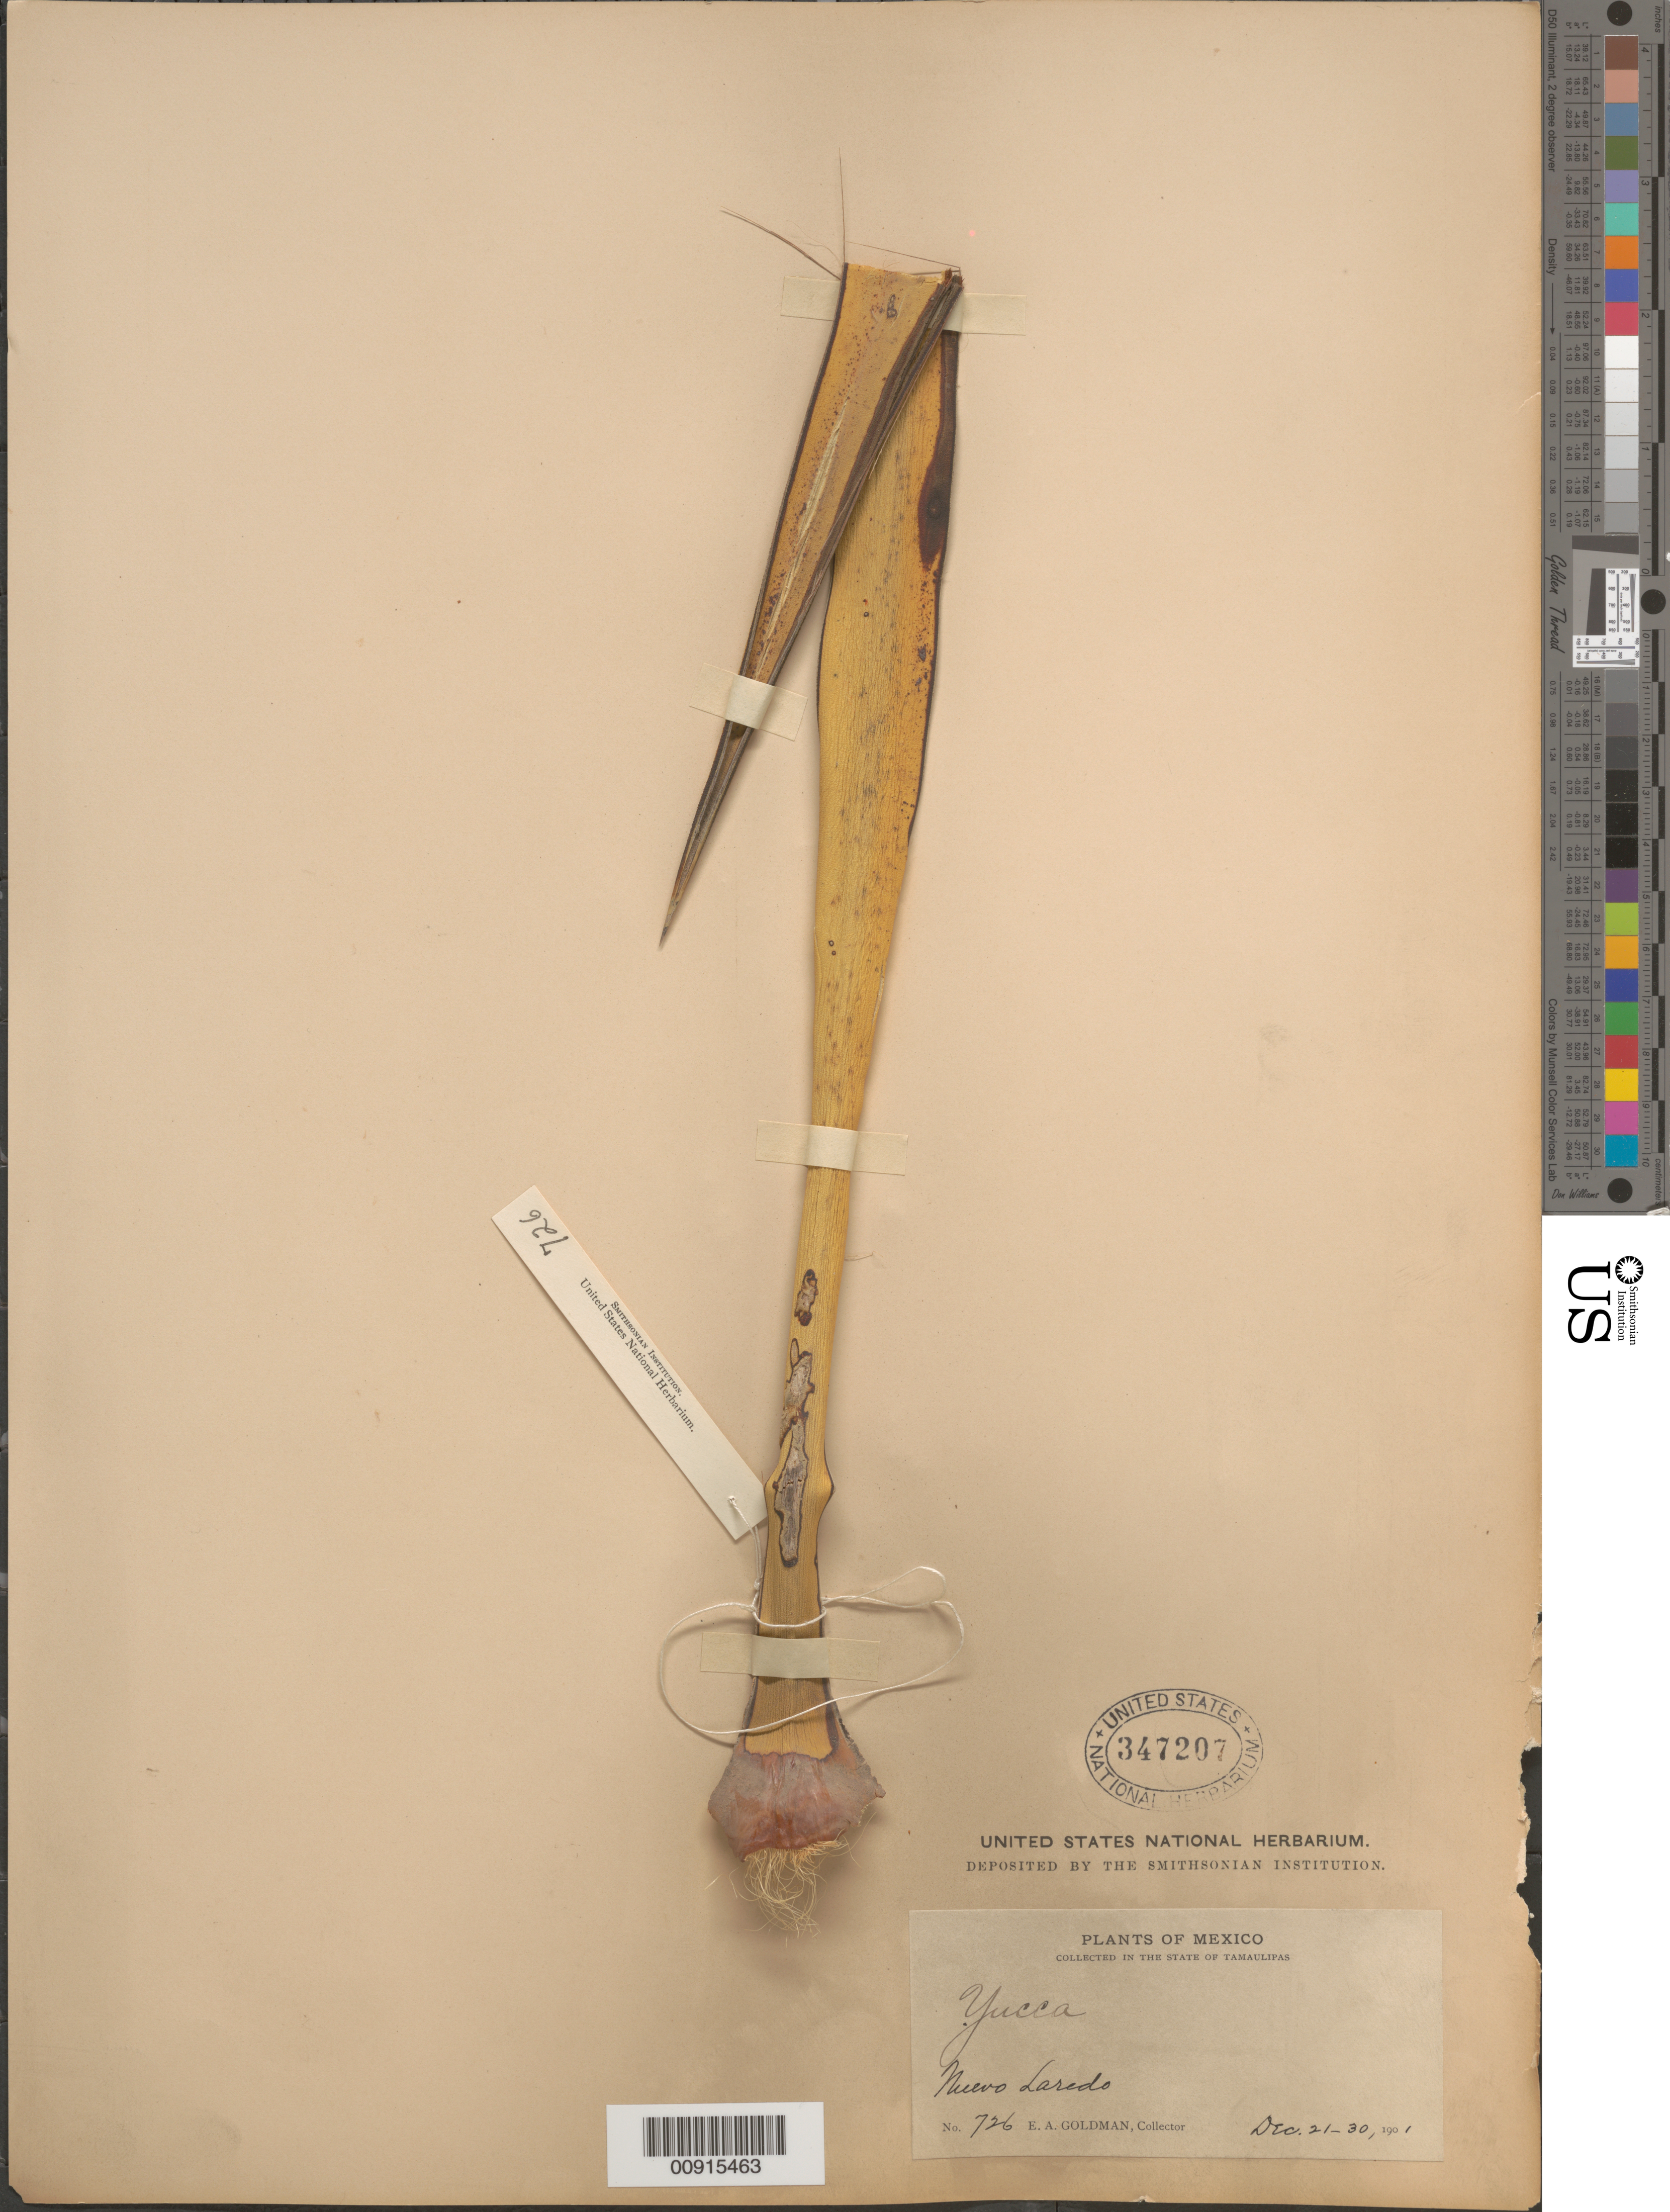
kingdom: Plantae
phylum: Tracheophyta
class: Liliopsida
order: Asparagales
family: Asparagaceae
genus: Yucca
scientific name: Yucca sp.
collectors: E. A. Goldman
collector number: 726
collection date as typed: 21 Dec 1901 to 30 Dec 1901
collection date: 1901-12-21/1901-12-30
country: Mexico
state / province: Tamaulipas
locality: Nuevo Laredo, State of Tamaulipas.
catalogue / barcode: US 347207